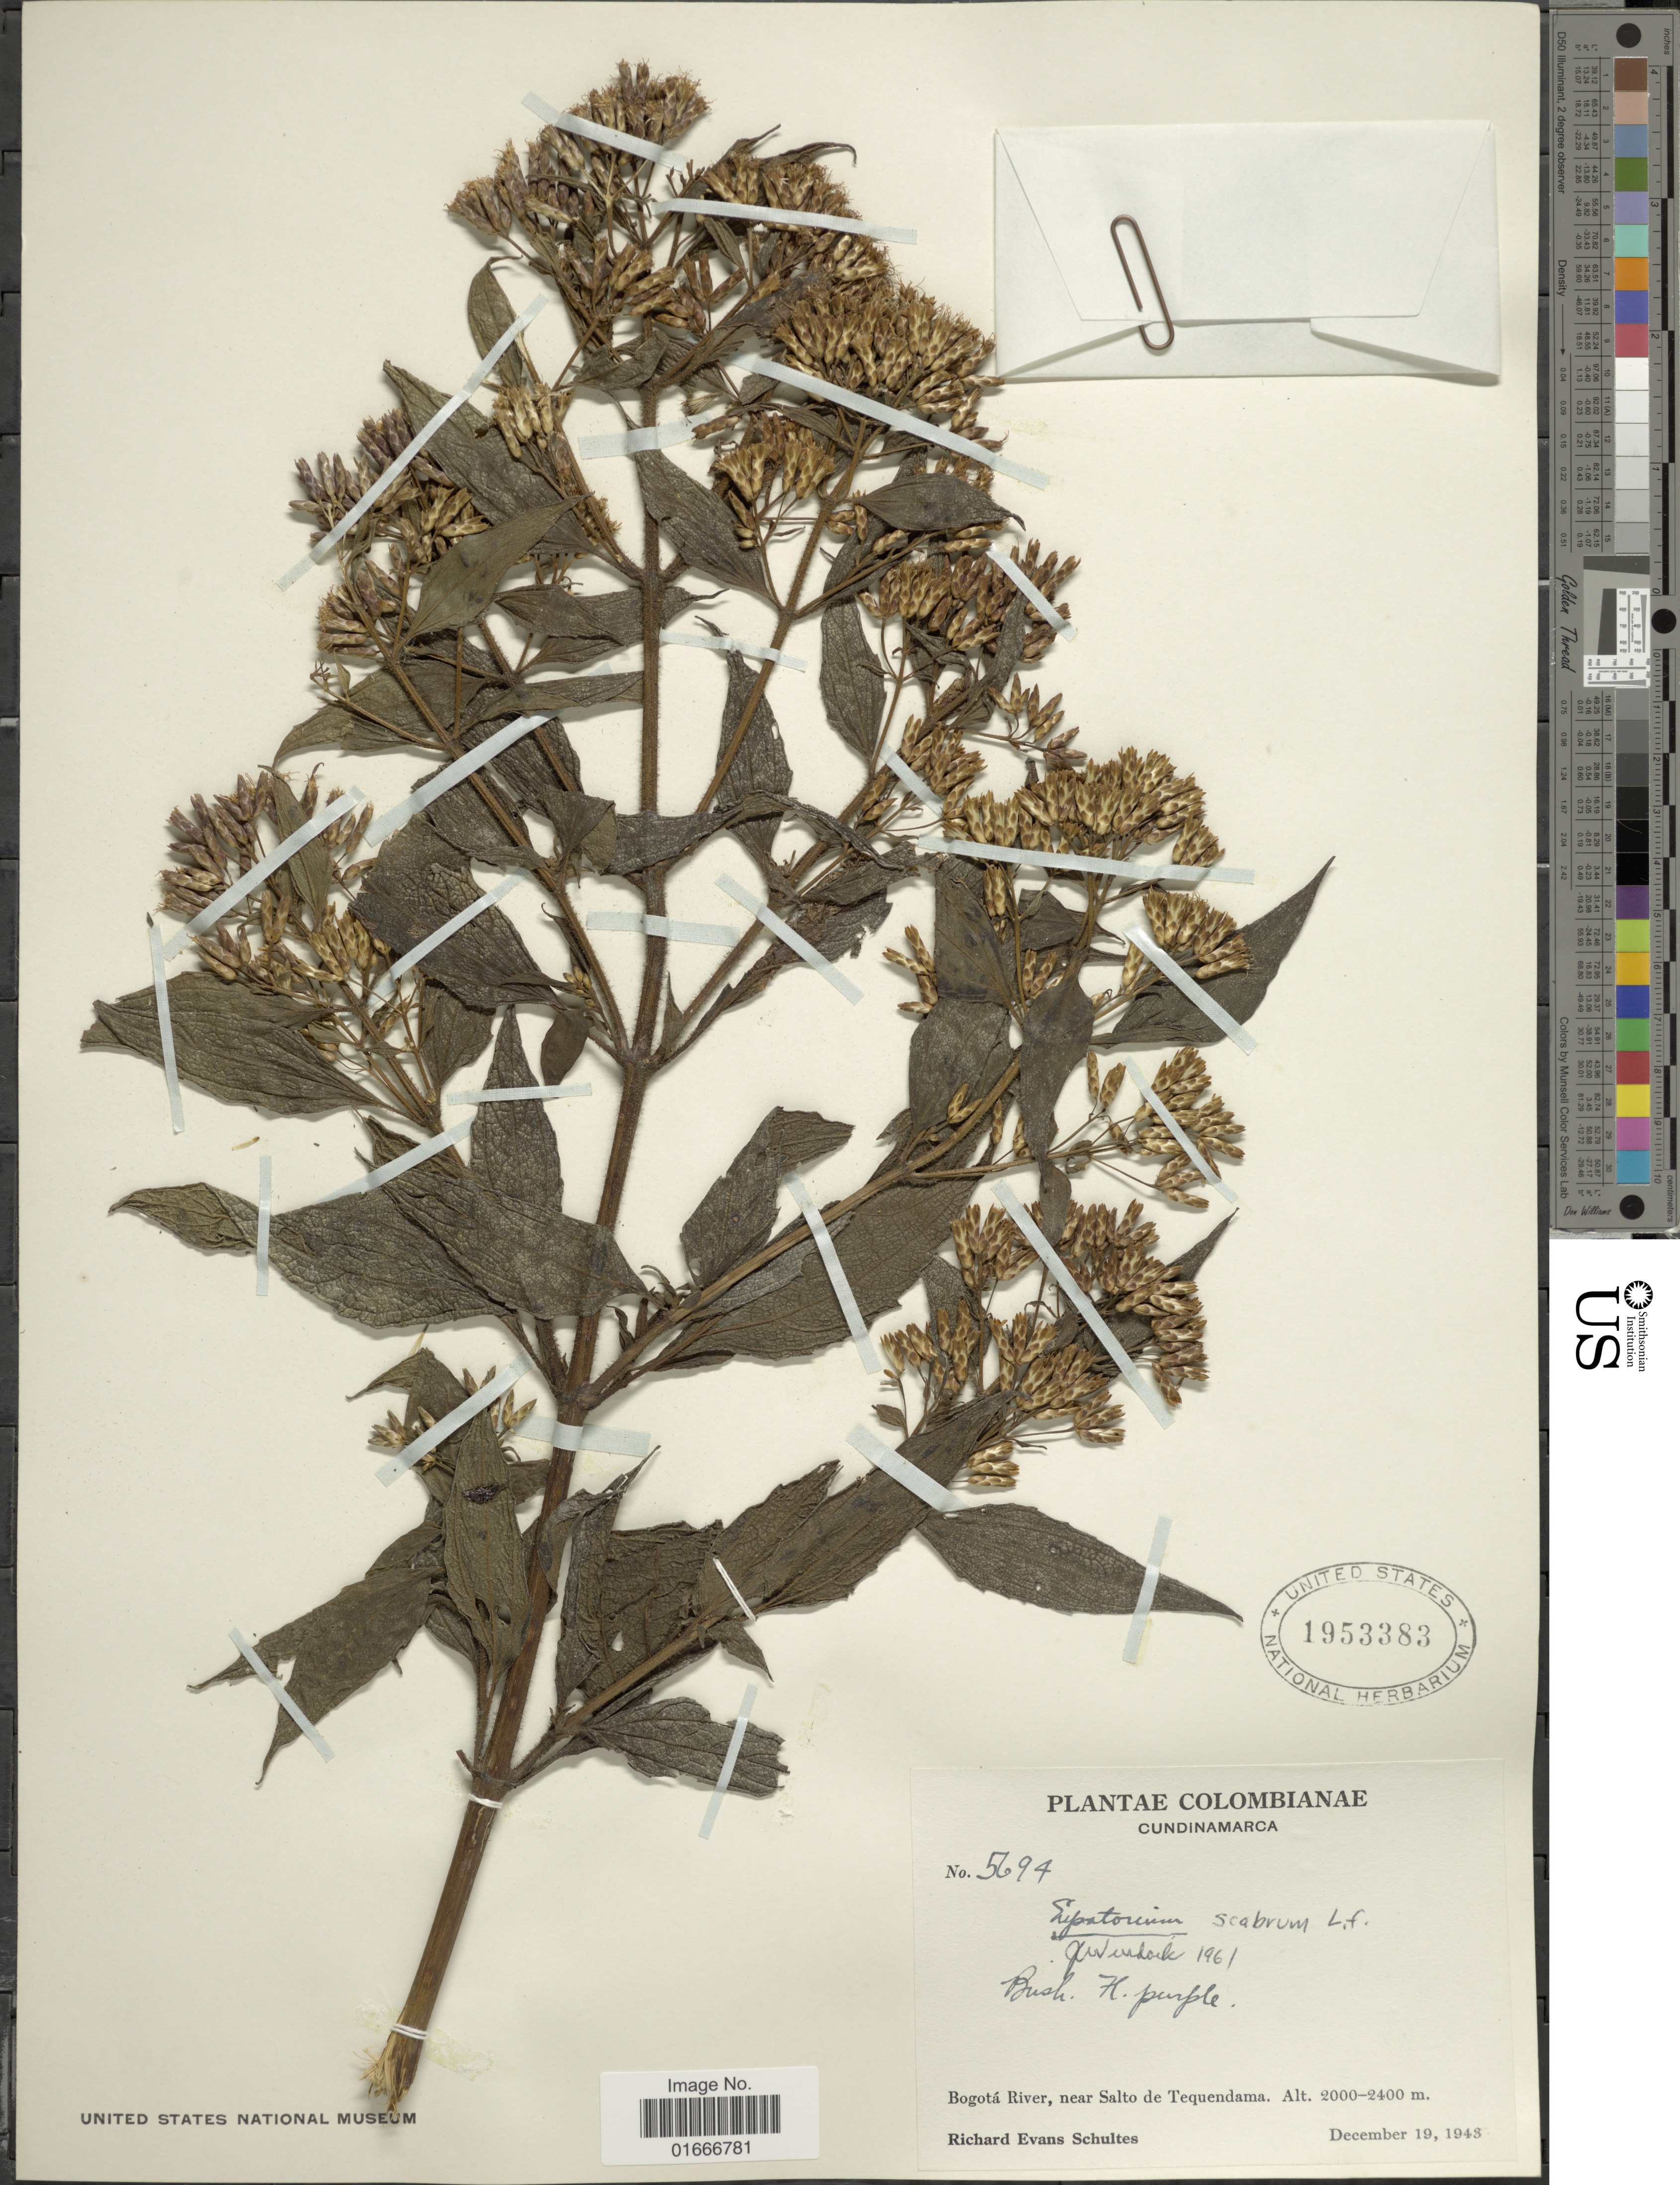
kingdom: Plantae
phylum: Tracheophyta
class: Magnoliopsida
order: Asterales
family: Asteraceae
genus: Chromolaena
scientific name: Chromolaena scabra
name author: (L. f.) R.M. King & H. Rob.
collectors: R. E. Schultes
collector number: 5694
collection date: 1943-12-19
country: Colombia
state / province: Cundinamarca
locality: Cundinamarca. bogota River, near Salto de Tequendama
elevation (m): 2000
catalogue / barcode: US 1953383